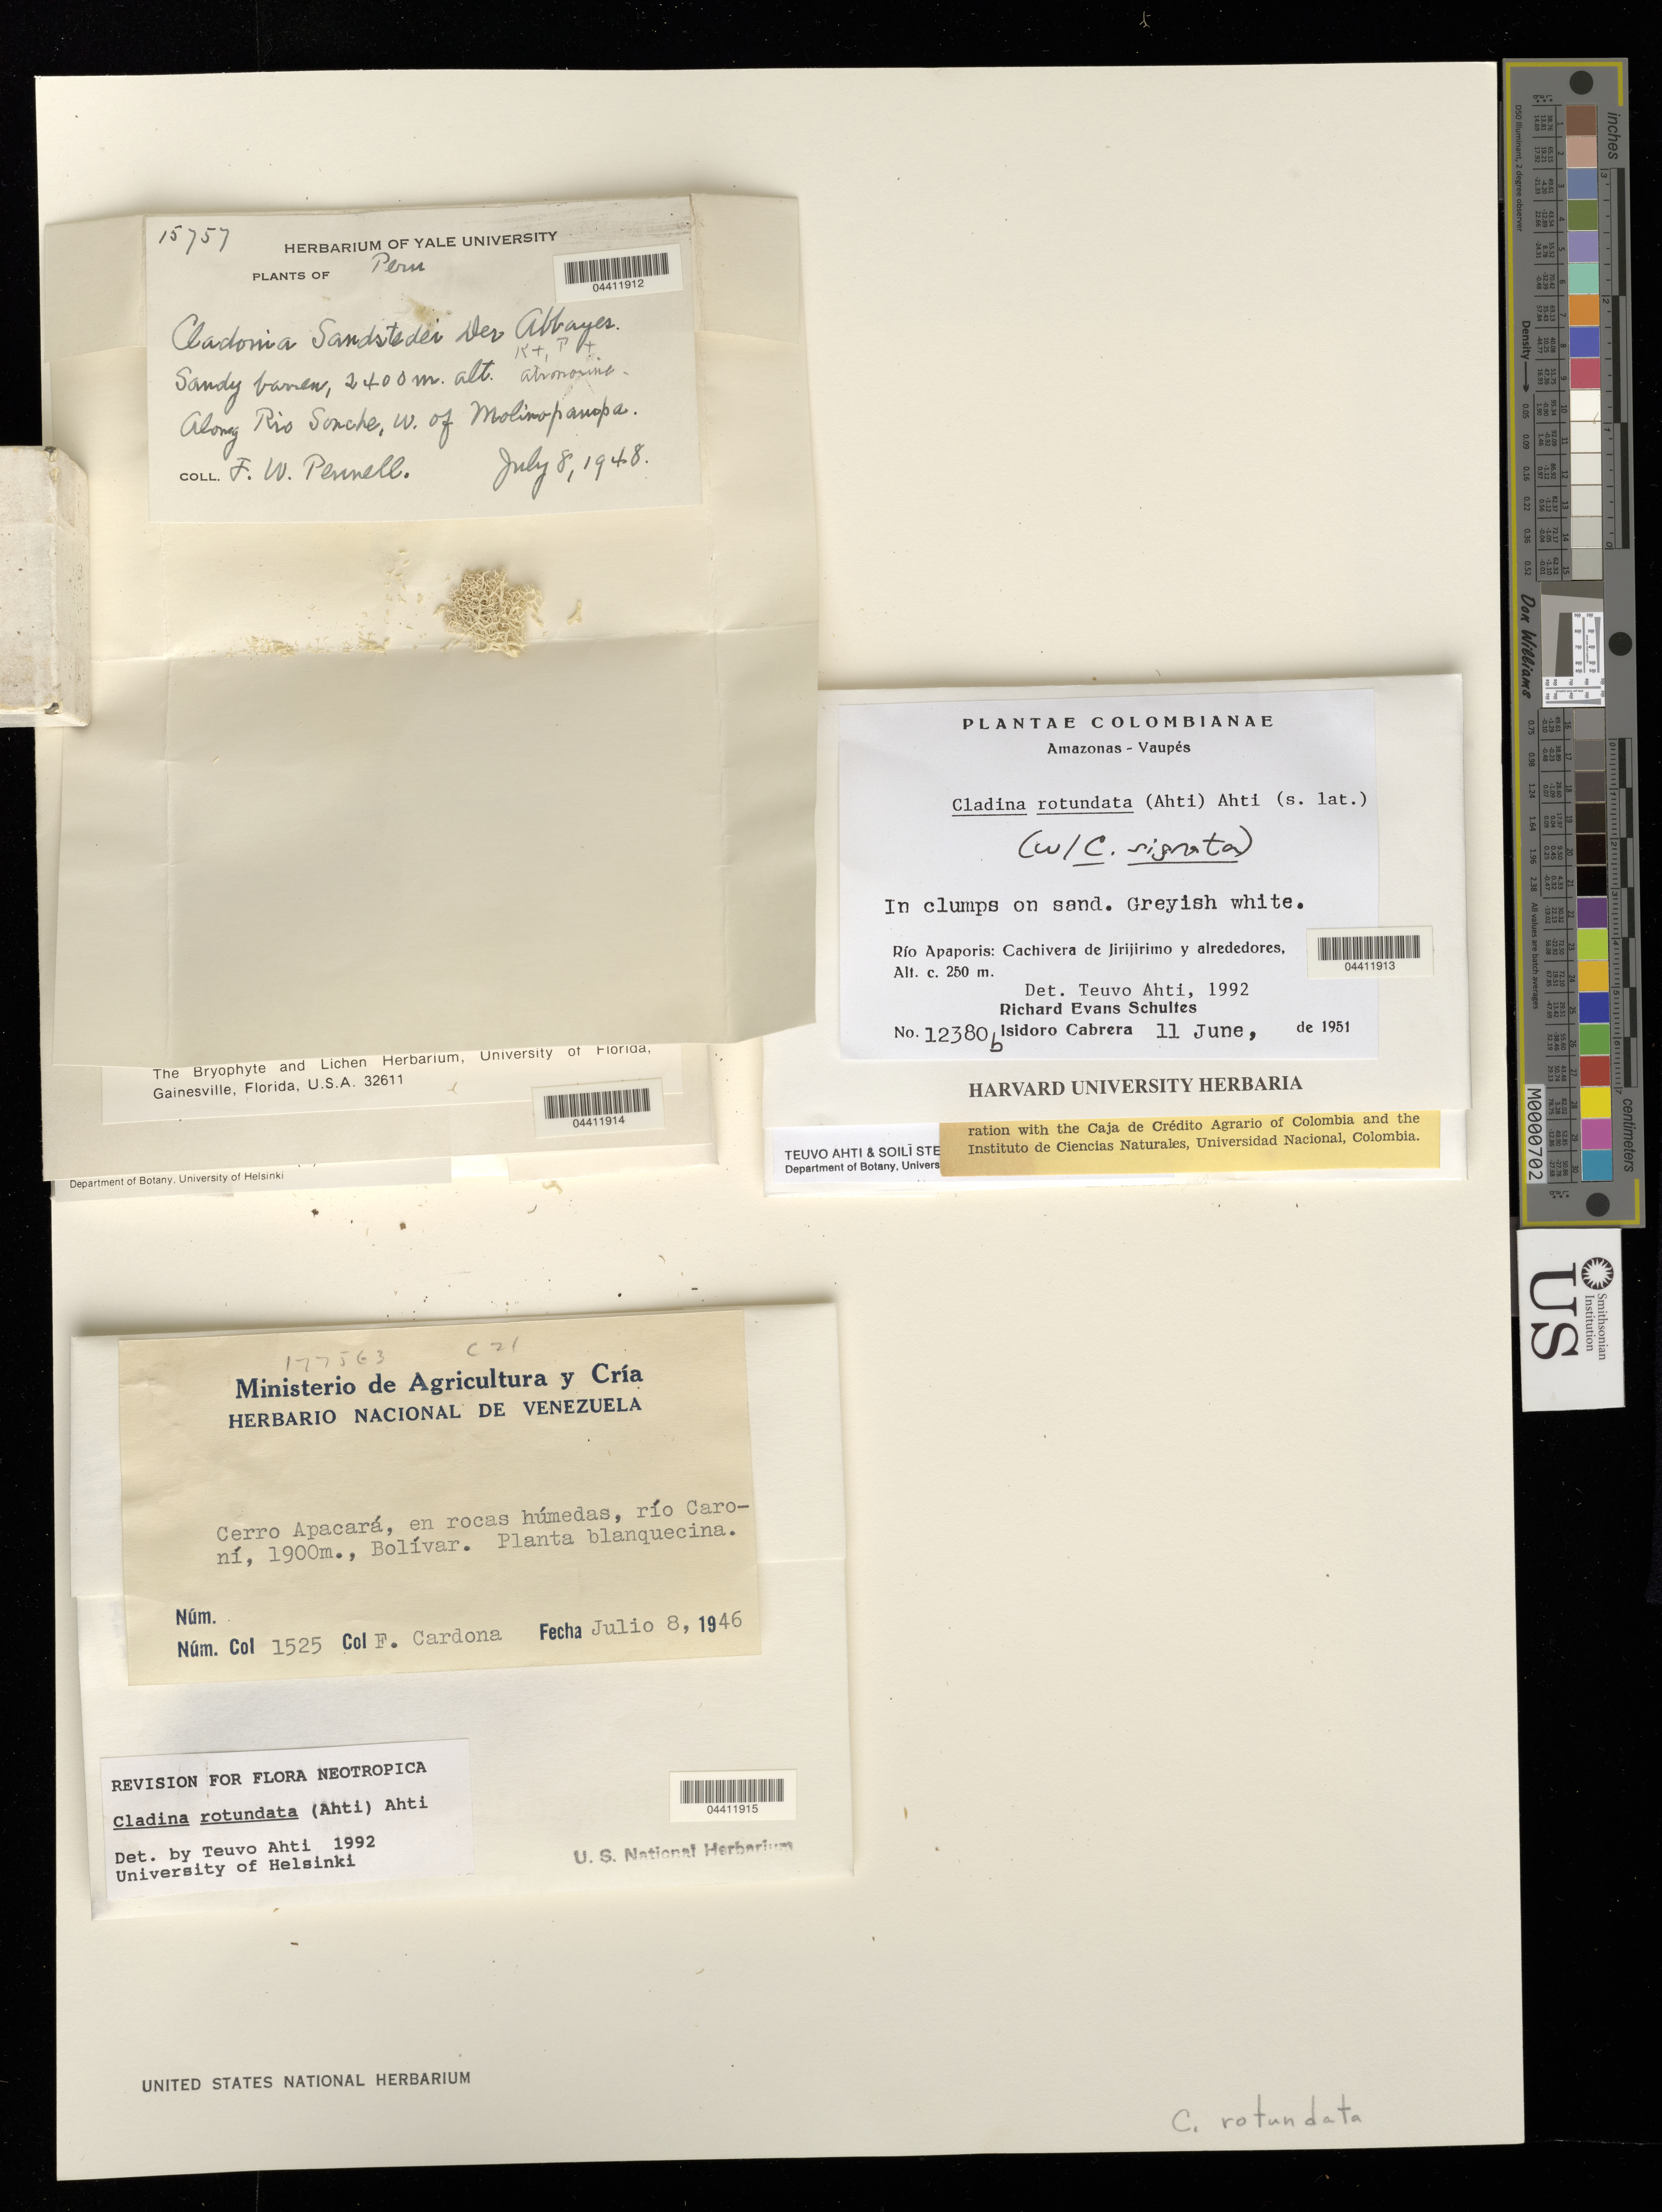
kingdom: Fungi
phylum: Ascomycota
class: Lecanoromycetes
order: Lecanorales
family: Cladoniaceae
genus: Cladina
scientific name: Cladina rotundata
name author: (Ahti) Ahti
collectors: F. W. Pennell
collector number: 15757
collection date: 1948-07-08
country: Peru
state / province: Amazonas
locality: Department of Amazonas. Along Rio Sonche, w. of Molinopampa.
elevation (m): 2400